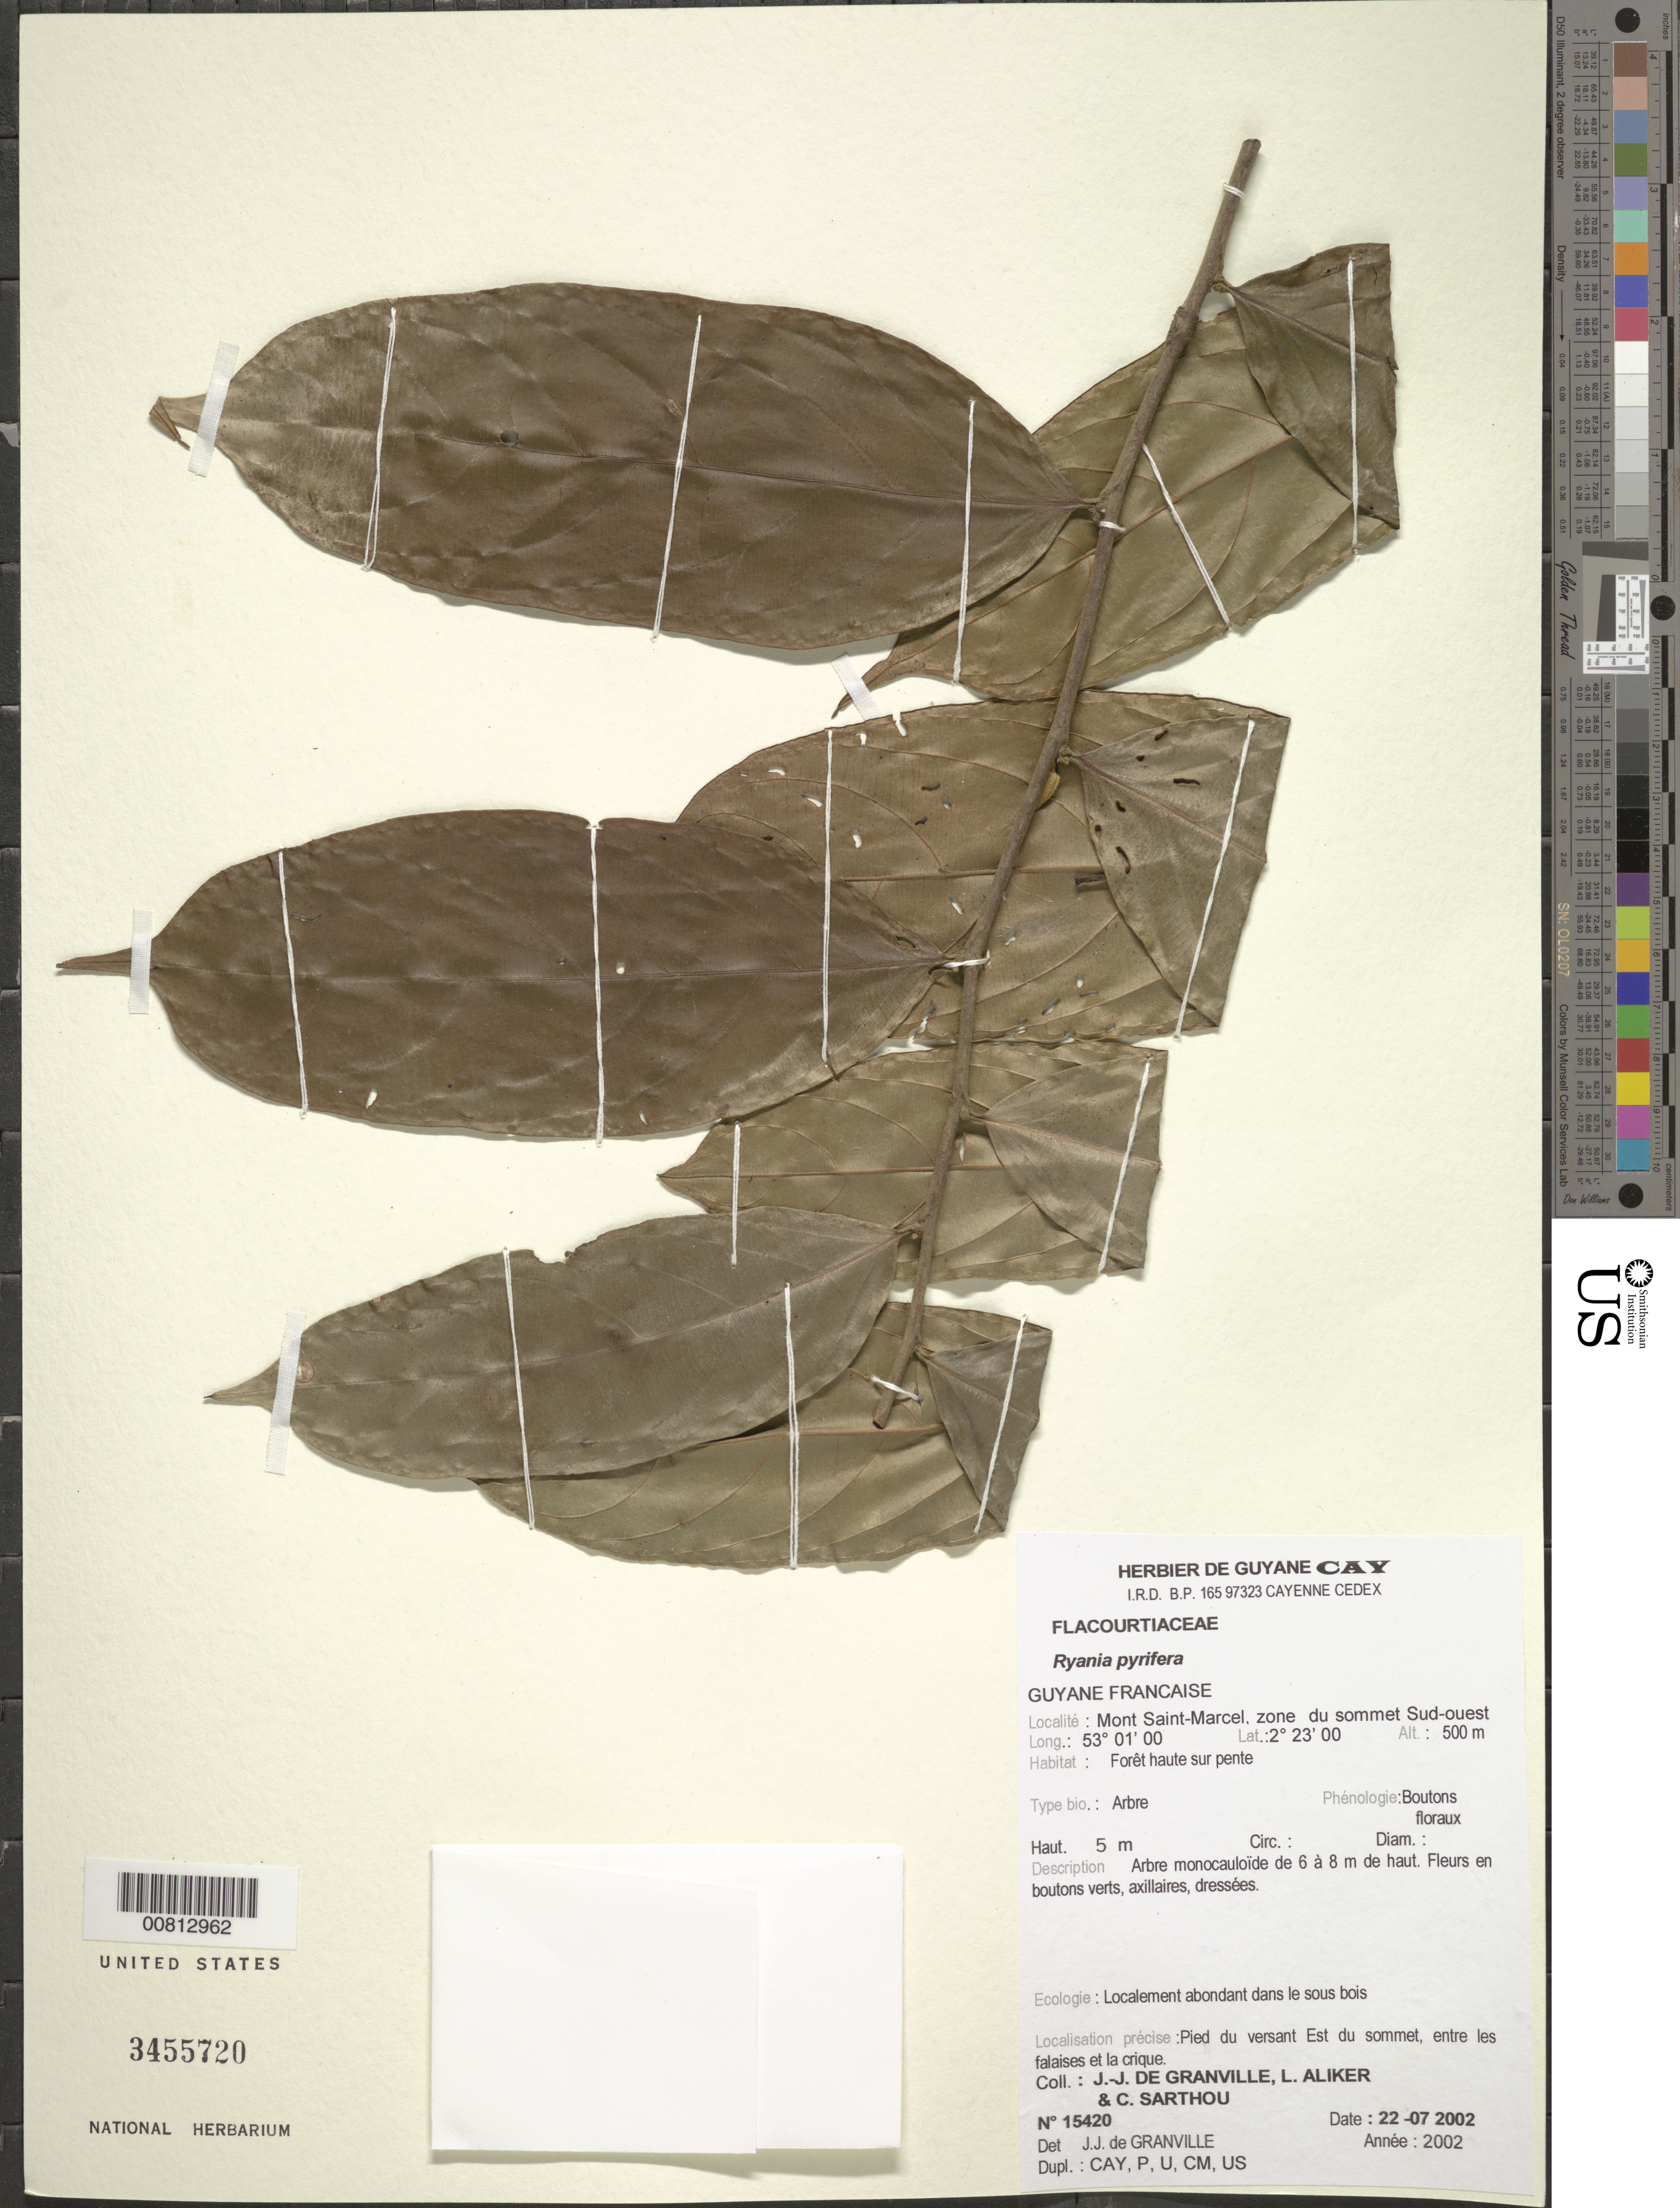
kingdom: Plantae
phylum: Tracheophyta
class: Magnoliopsida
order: Malpighiales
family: Salicaceae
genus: Ryania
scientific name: Ryania pyrifera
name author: Uittien & Sleumer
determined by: Granville, J. J. de, (CAY), Institut de Recherche pour le Developpement (IRD) (FRENCH GUIANA)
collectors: J.-J. de Granville, L. Aliker & C. Sarthou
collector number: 15420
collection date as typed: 22-Jul-02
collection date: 2002-07-22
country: French Guiana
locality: Mont Saint-Marcel, zone du sommet Sud-Ouest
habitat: Forêt haute sur pente; dans le sous bois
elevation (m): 500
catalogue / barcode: US 3455720